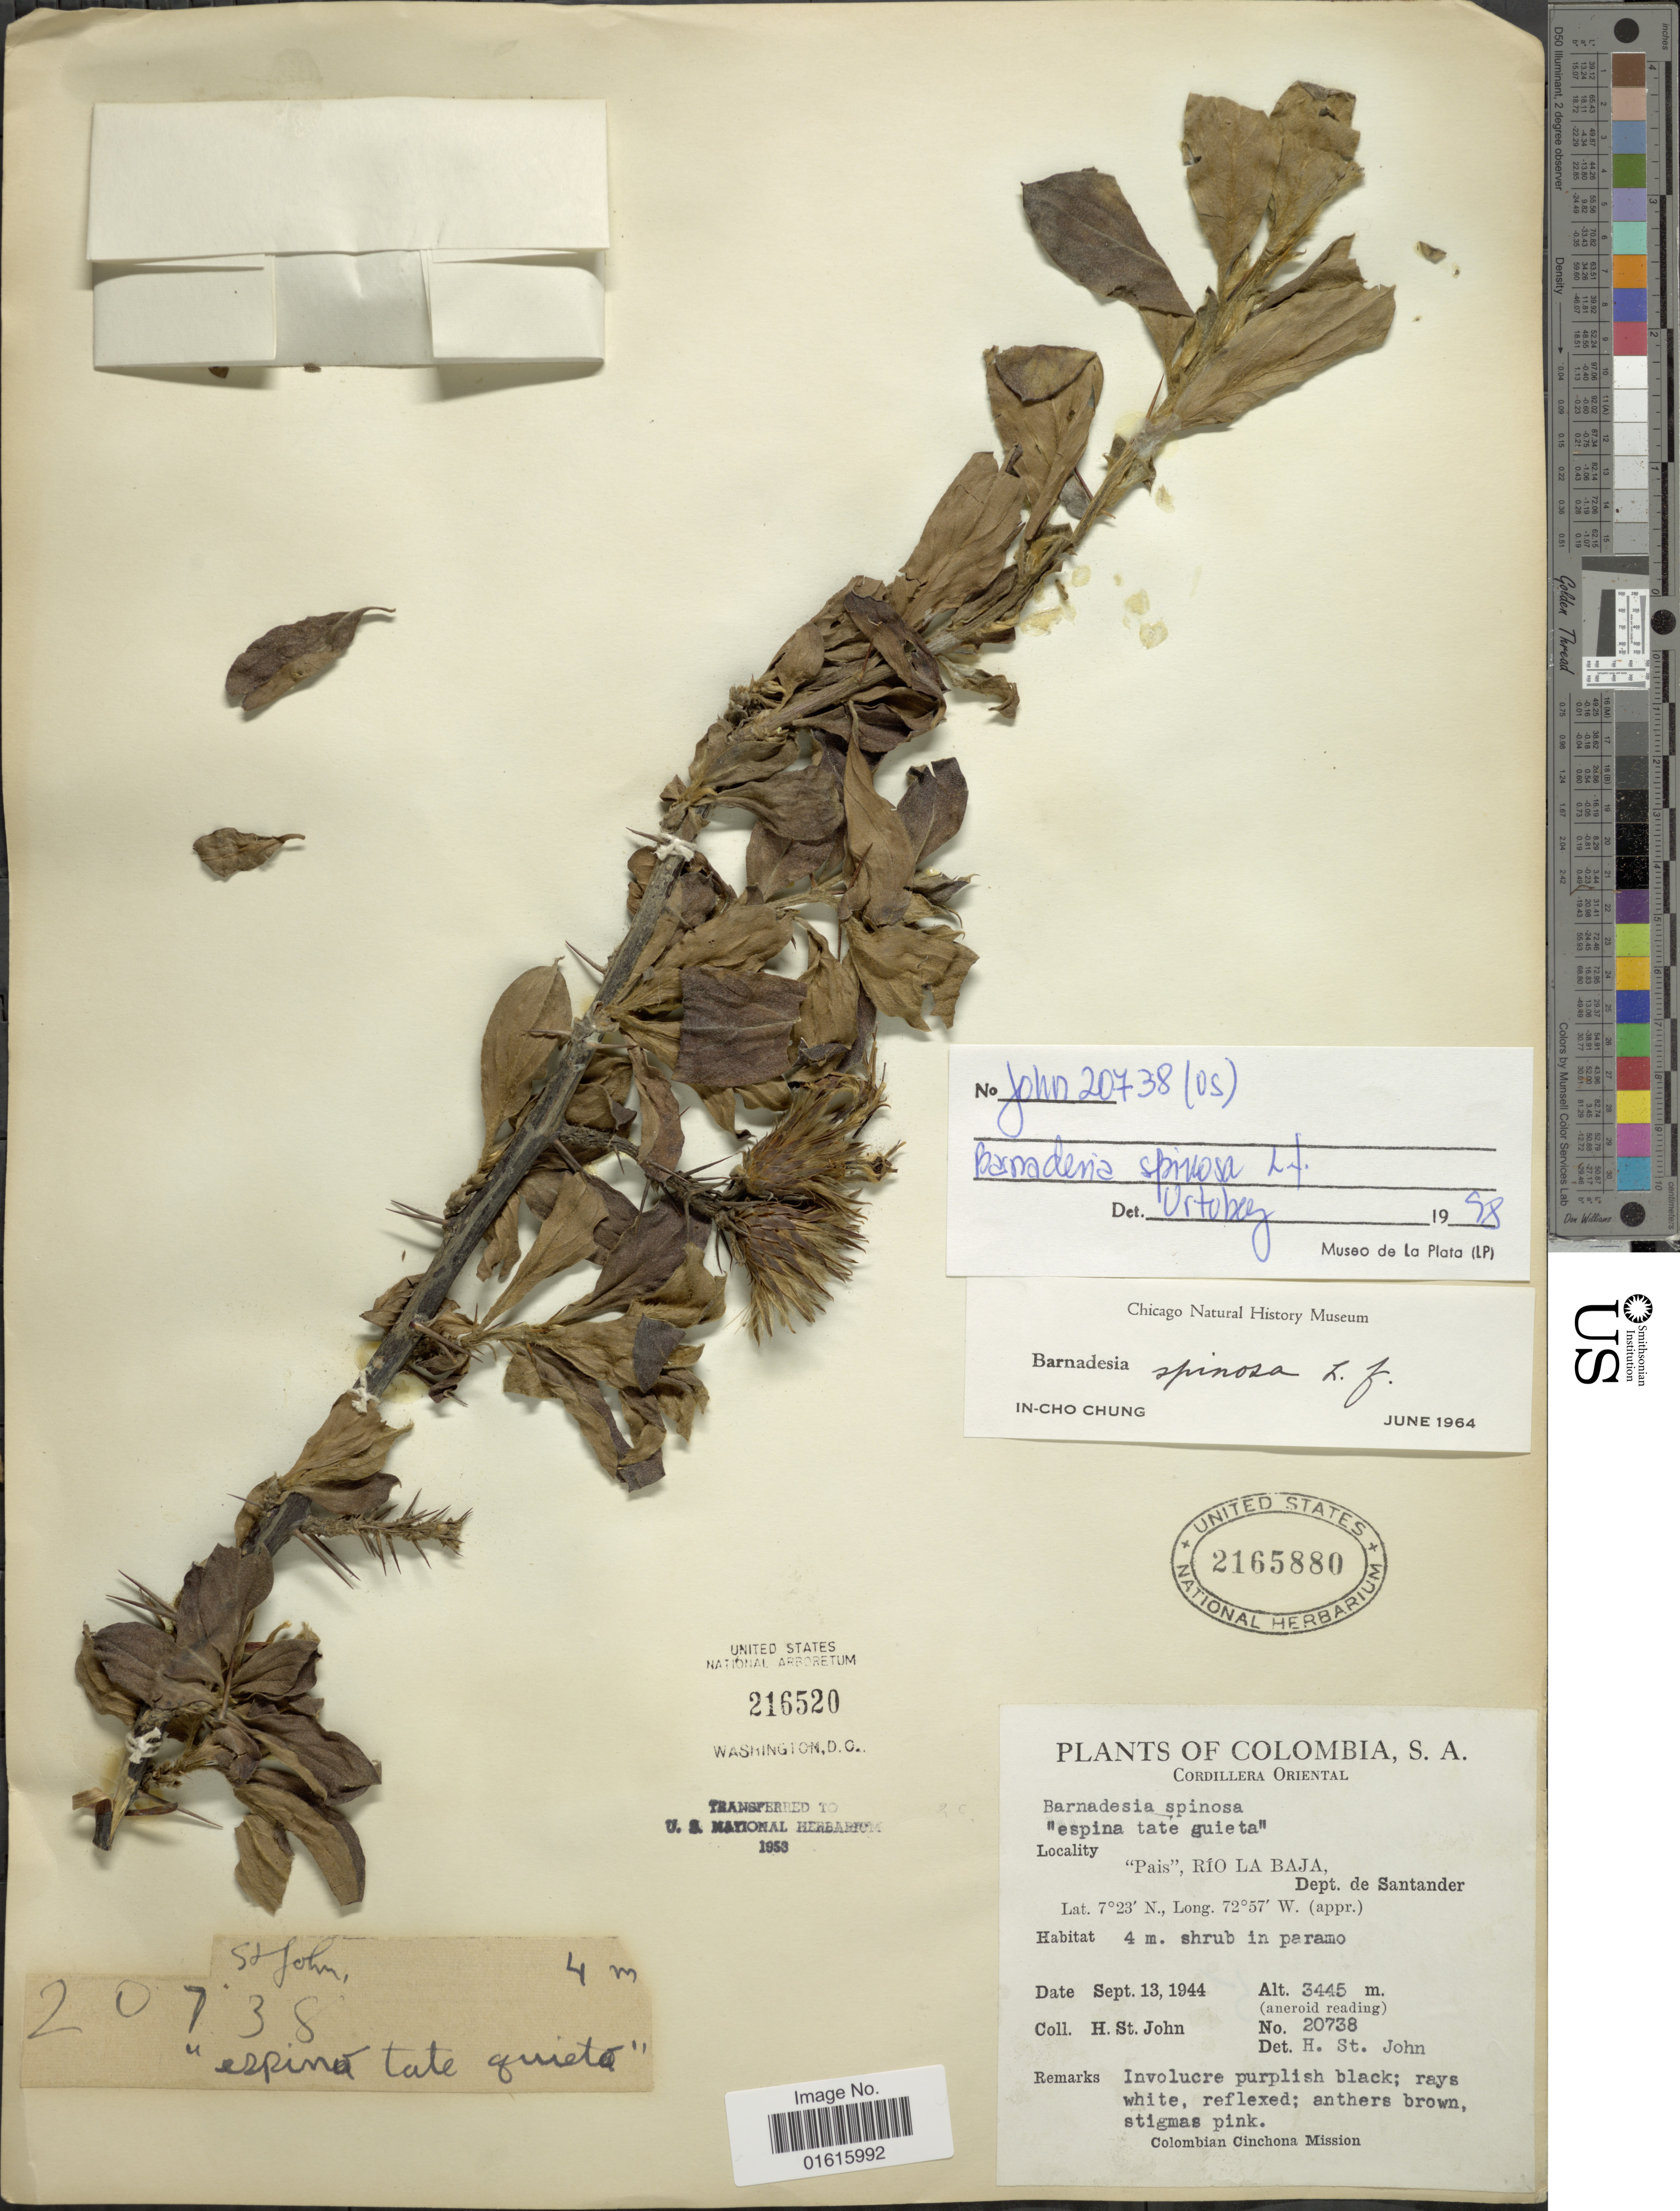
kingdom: Plantae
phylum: Tracheophyta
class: Magnoliopsida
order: Asterales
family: Asteraceae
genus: Barnadesia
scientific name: Barnadesia spinosa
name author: L. f.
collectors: H. St. John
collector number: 20738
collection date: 1944-09-13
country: Colombia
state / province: Santander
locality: Cordillera Oriental, "Pais", Rio La Baja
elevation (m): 3445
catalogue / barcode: US 2165880